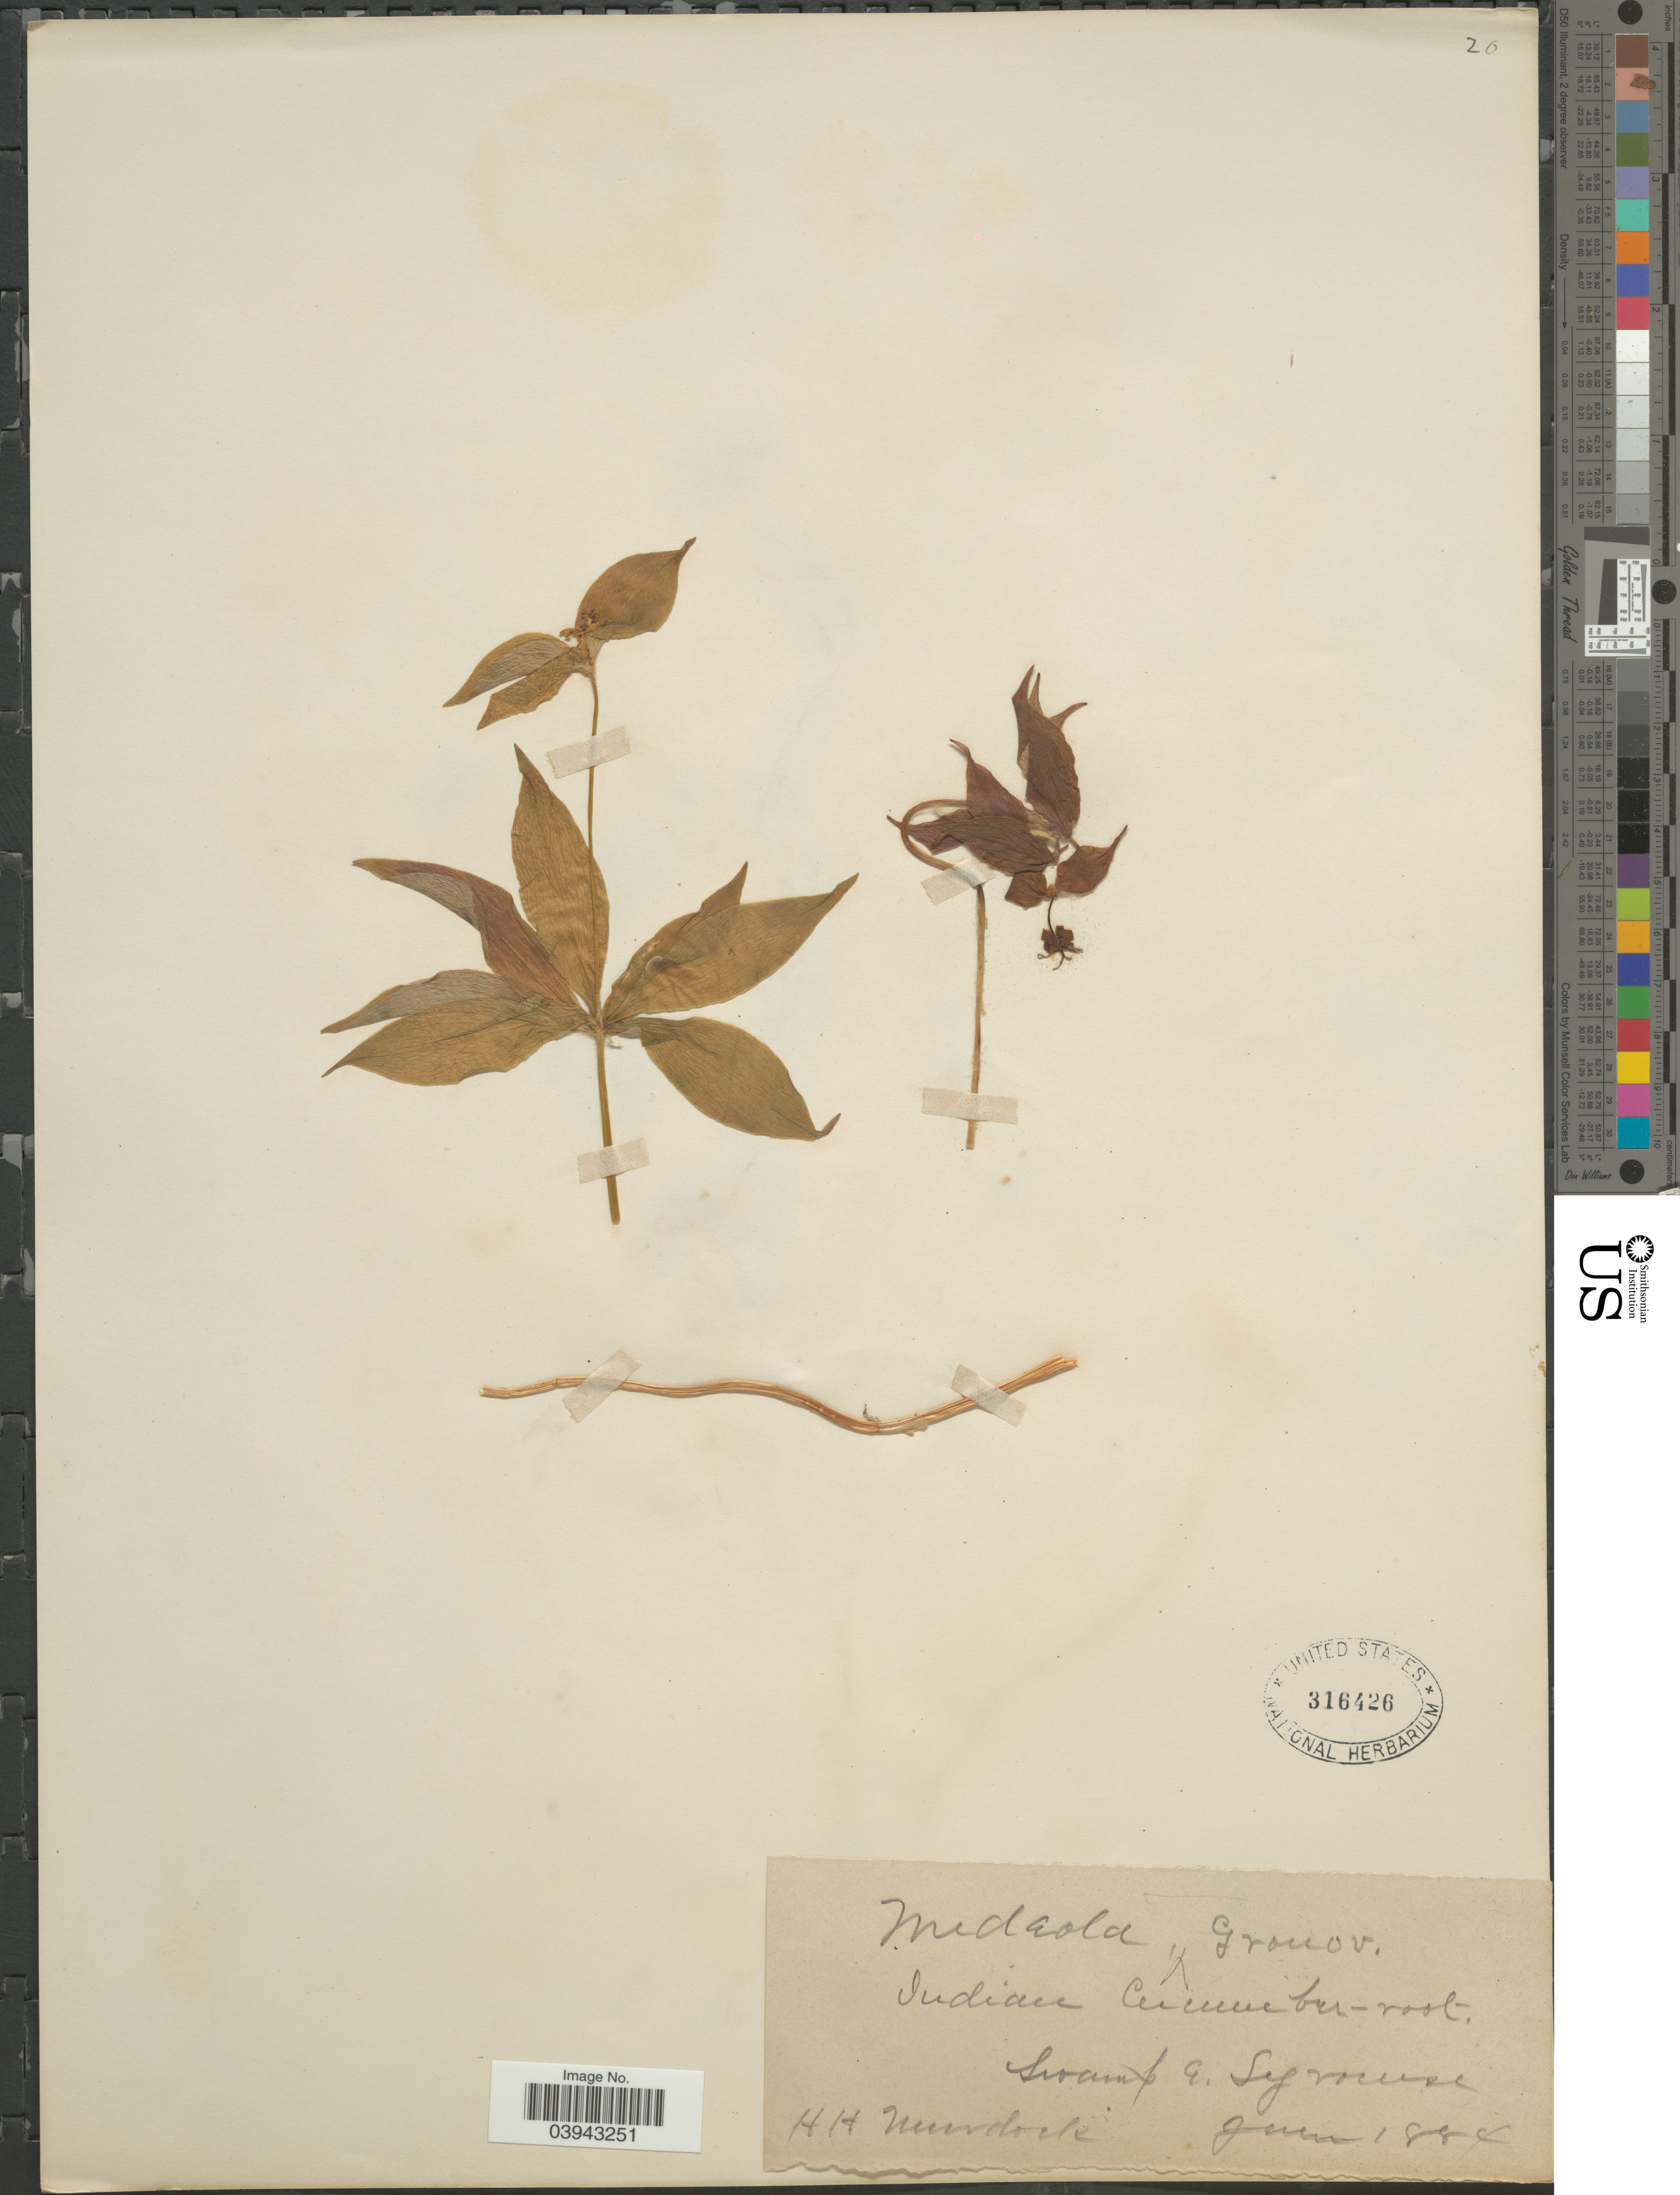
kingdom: Plantae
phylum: Tracheophyta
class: Liliopsida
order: Liliales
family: Liliaceae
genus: Medeola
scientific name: Medeola virginiana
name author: (L.) Desf.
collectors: H. H. Murdock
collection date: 1884-06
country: United States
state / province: New York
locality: Swamp e. Syracuse.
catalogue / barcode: US 316426